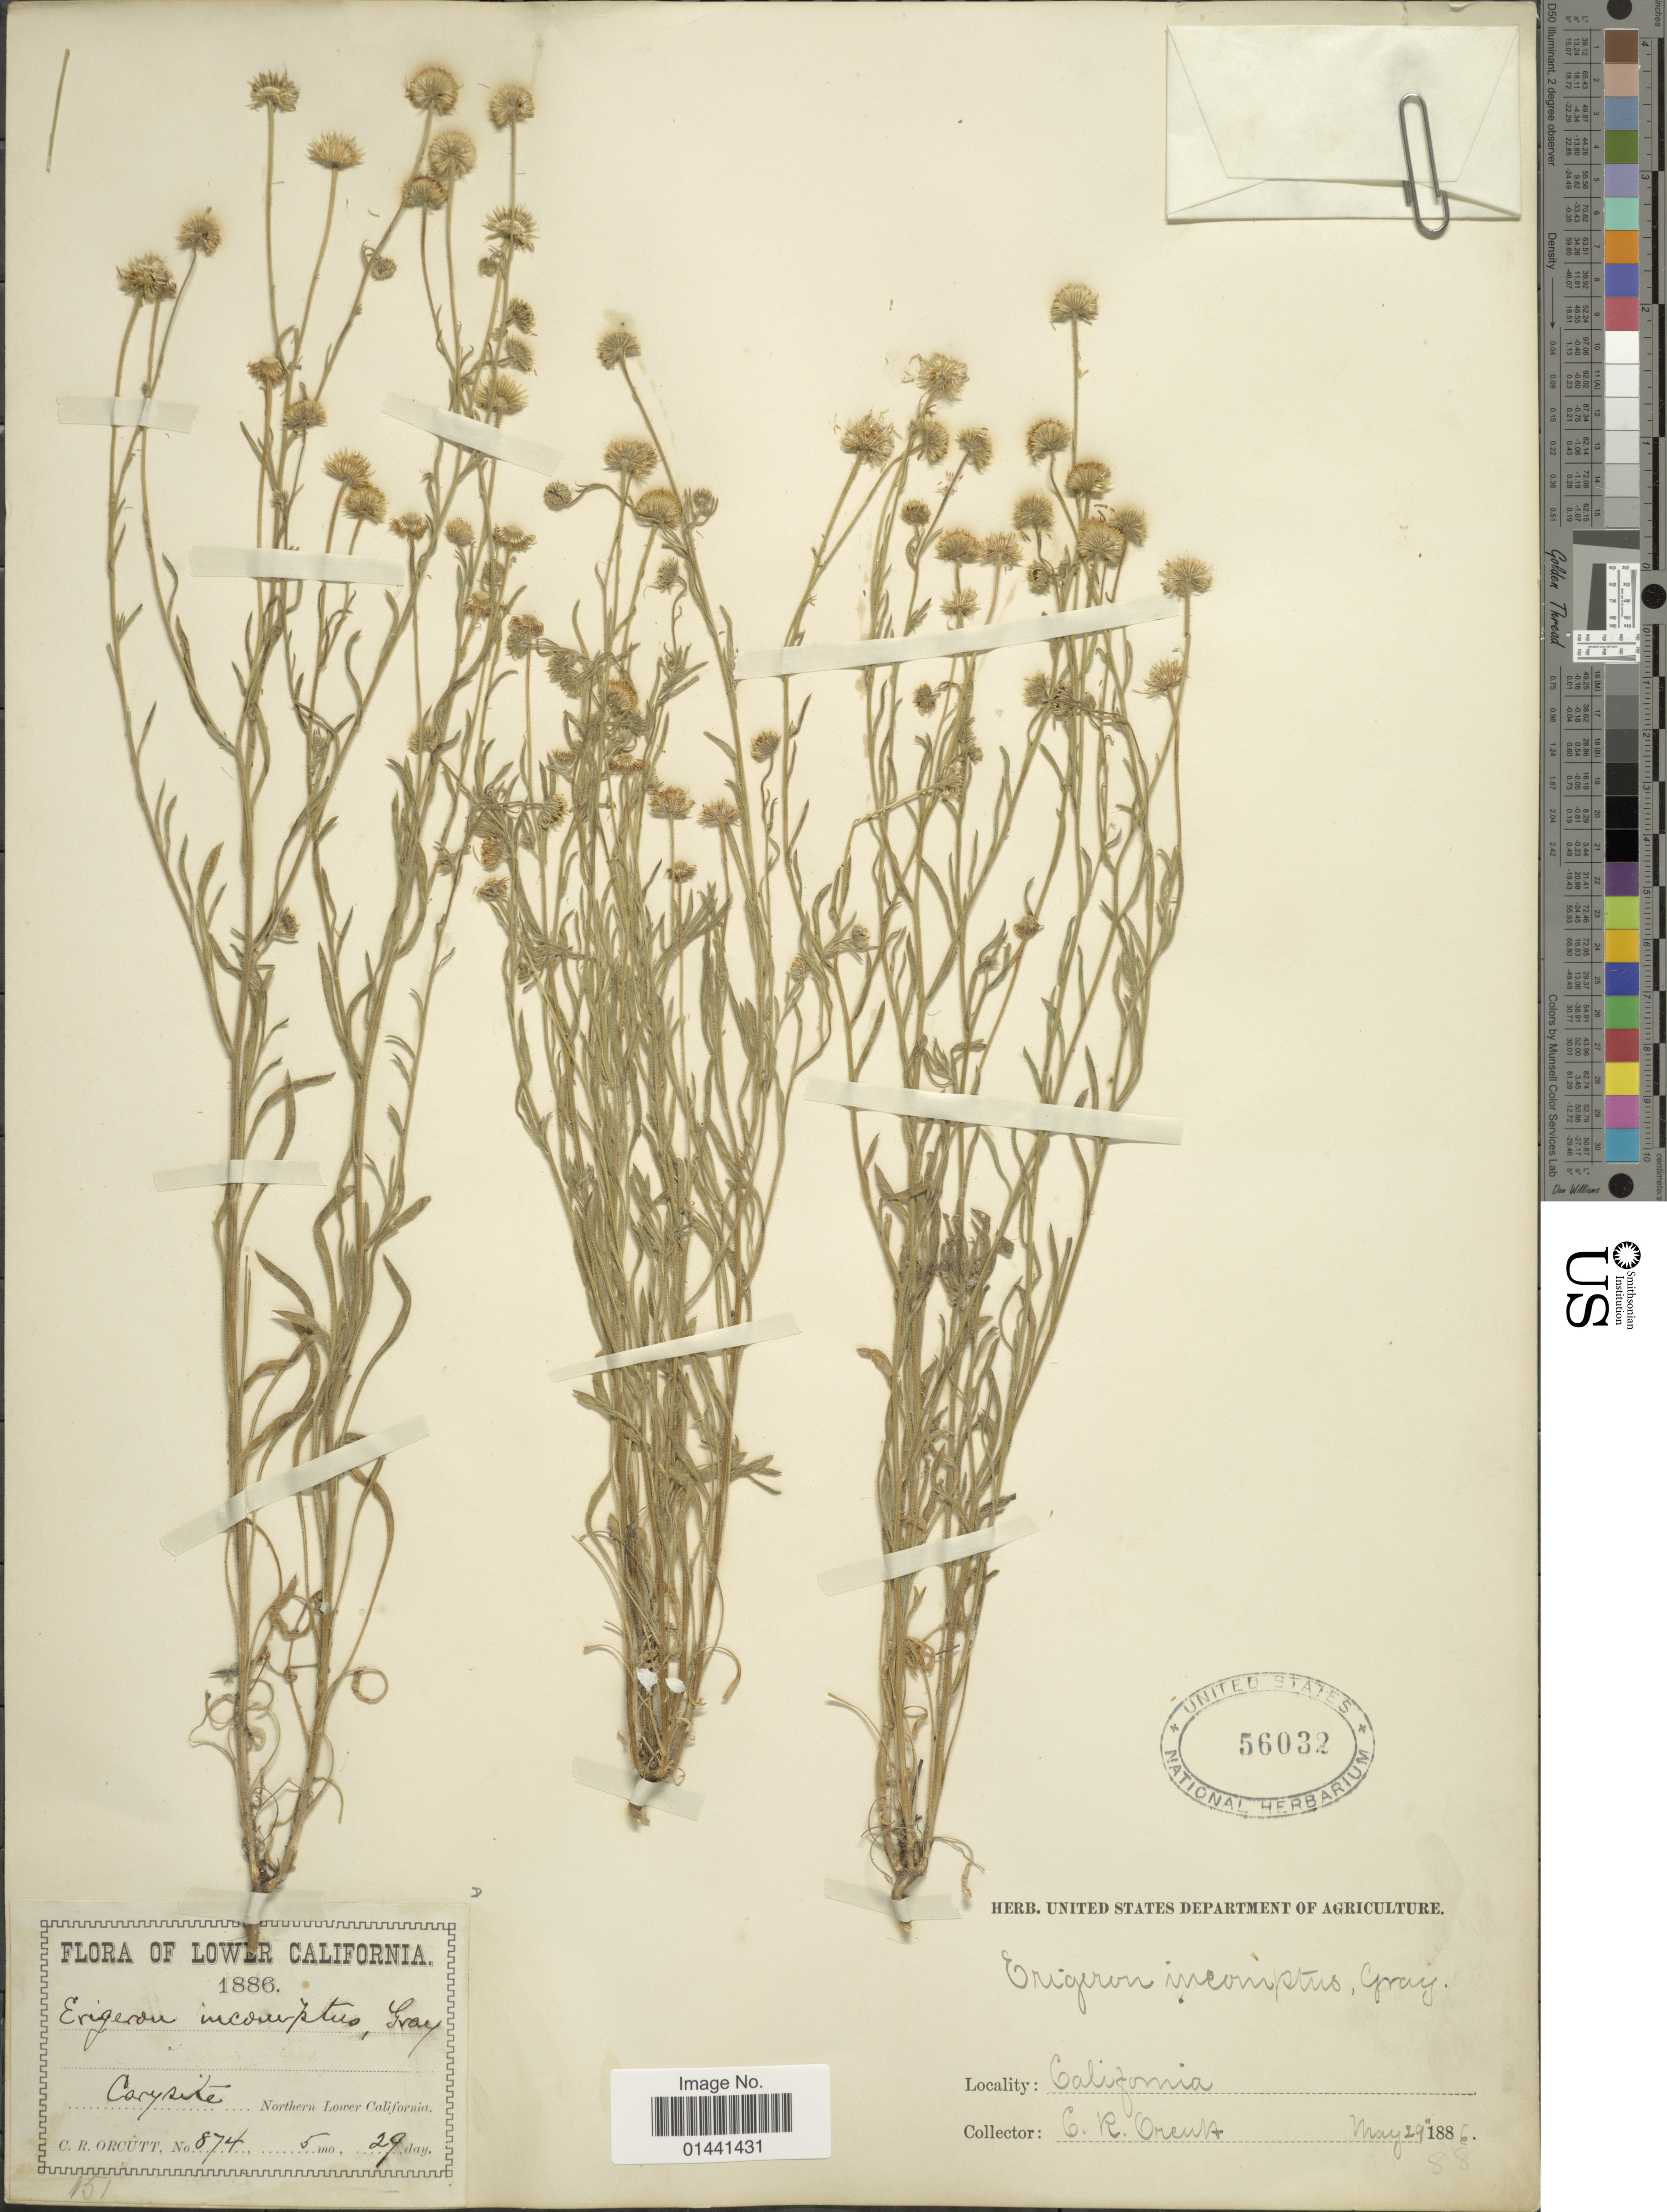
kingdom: Plantae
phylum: Tracheophyta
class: Magnoliopsida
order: Asterales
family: Asteraceae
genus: Erigeron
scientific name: Erigeron incomptus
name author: A. Gray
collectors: C. R. Orcutt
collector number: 874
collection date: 1886-05-29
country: Mexico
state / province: Baja California Sur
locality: Corysite8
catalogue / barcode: US 56032